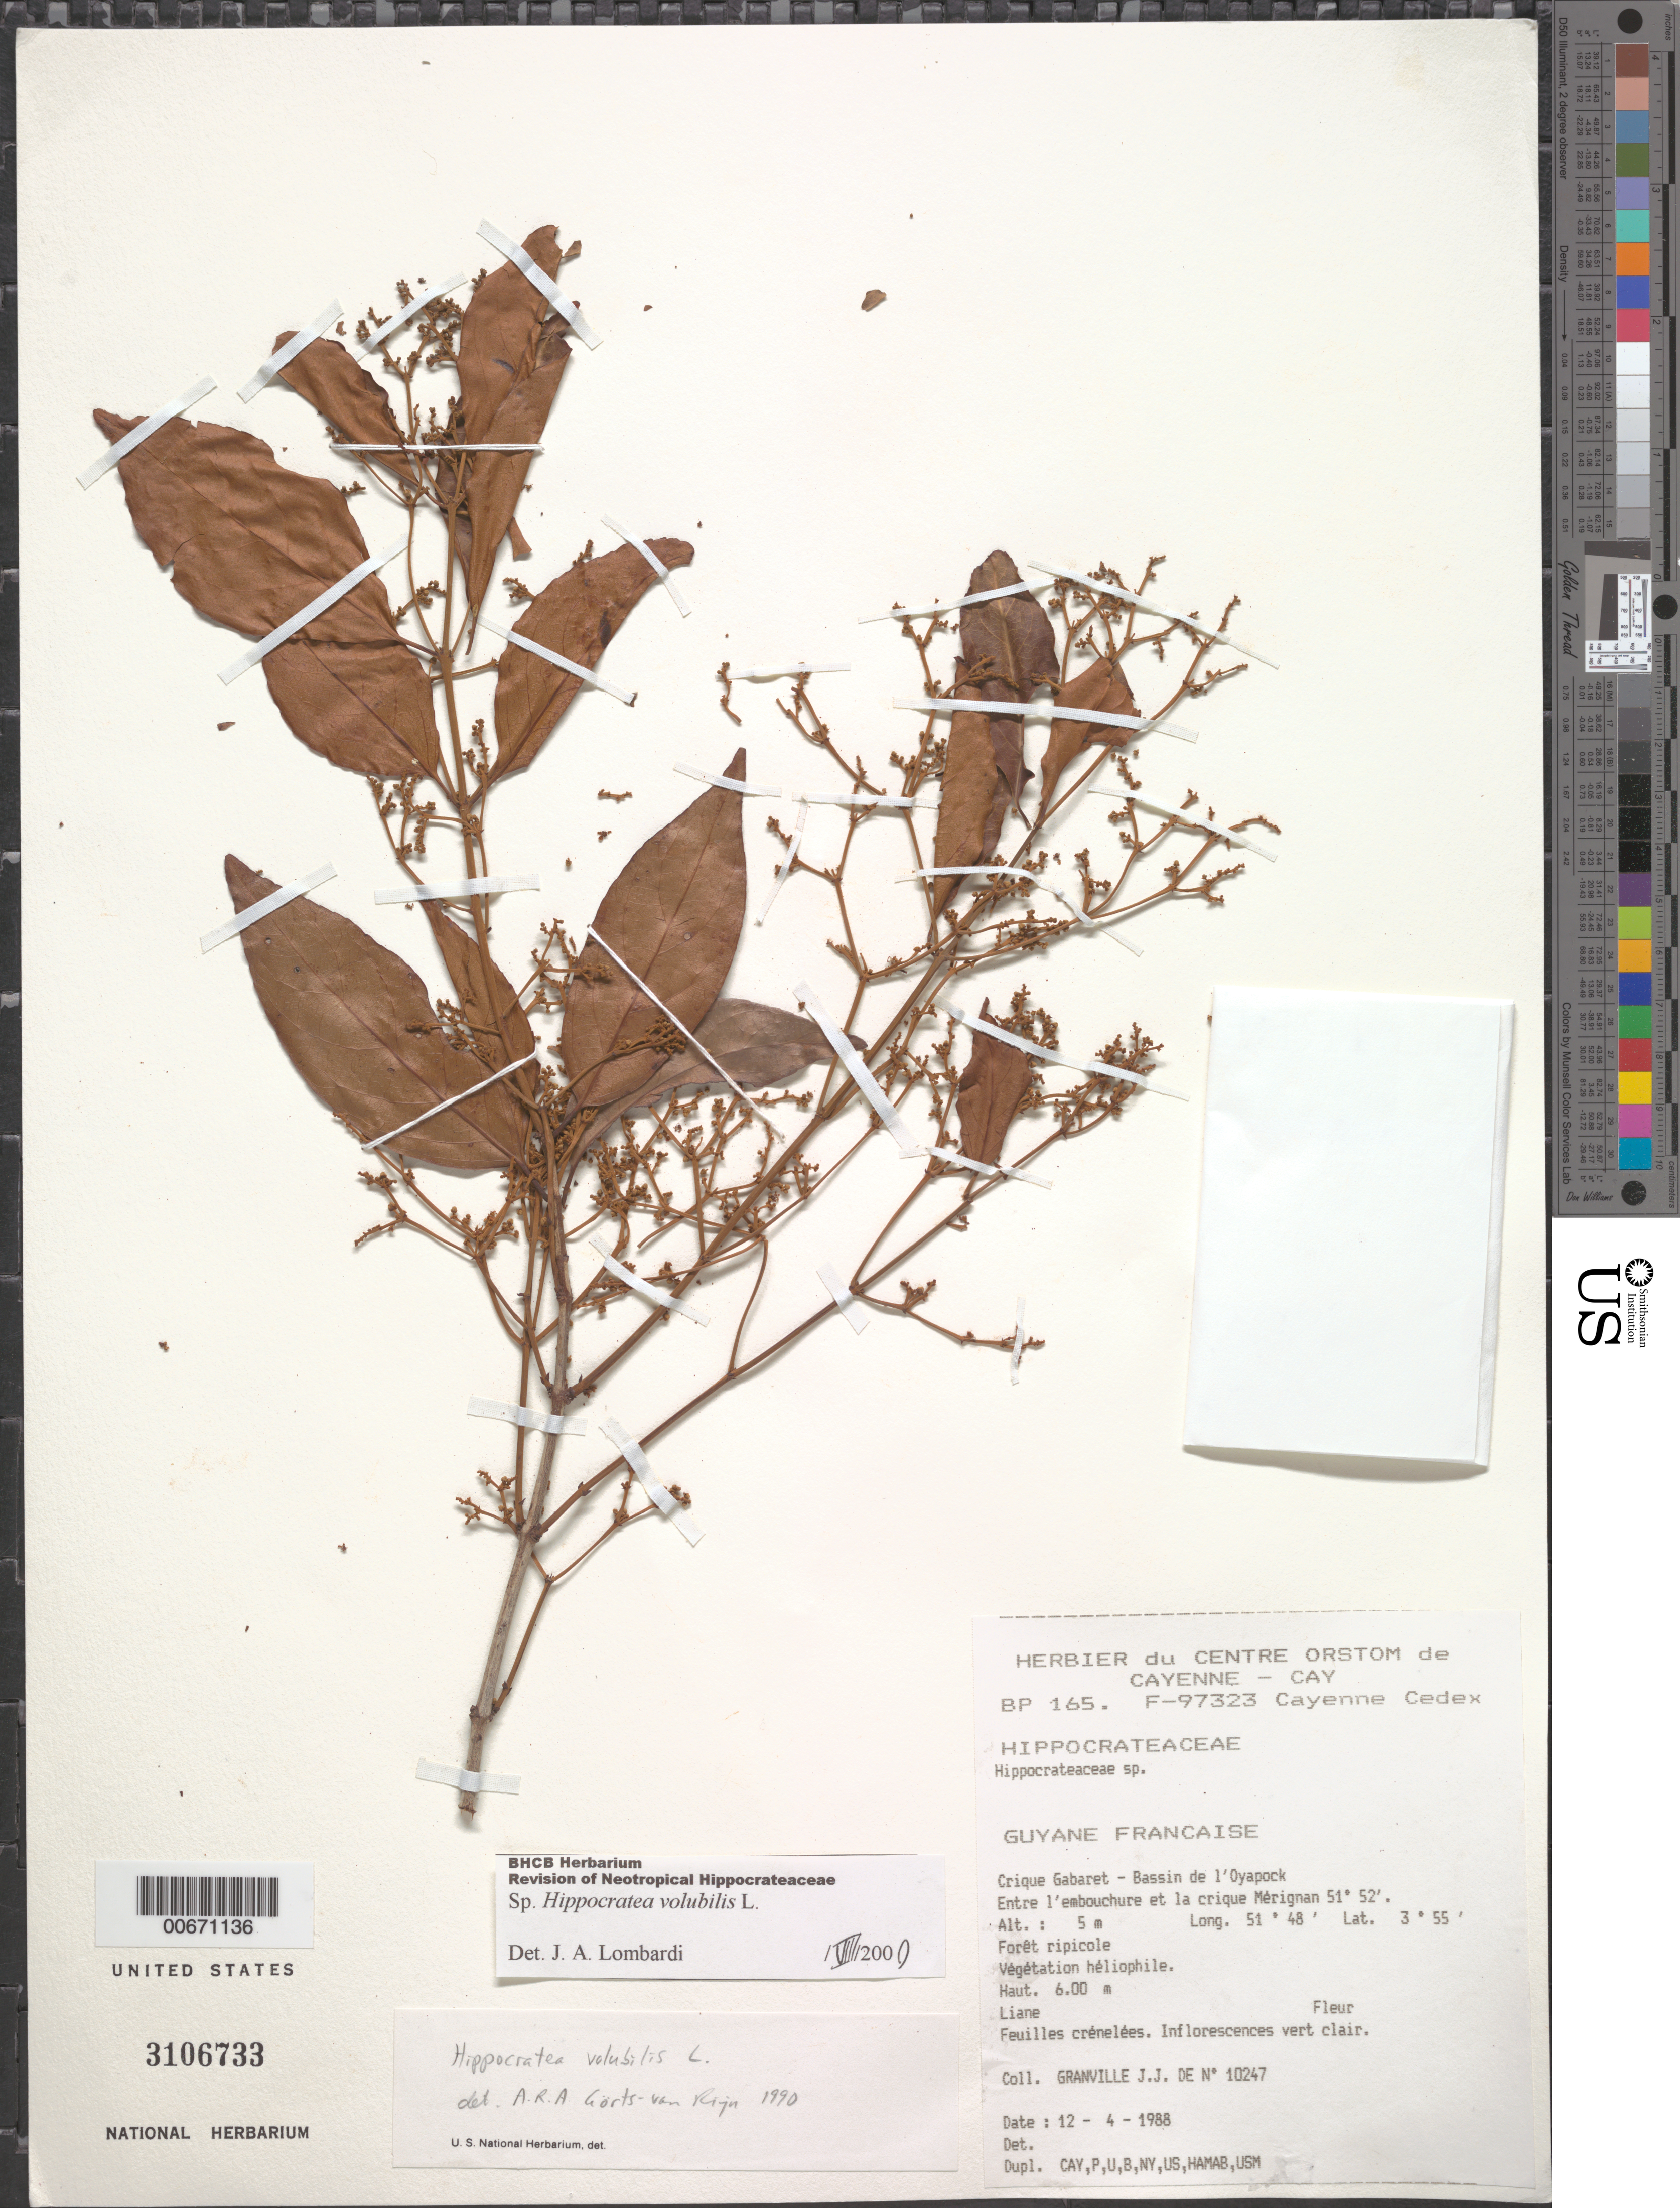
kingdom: Plantae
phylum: Tracheophyta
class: Magnoliopsida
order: Celastrales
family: Celastraceae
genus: Hippocratea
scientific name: Hippocratea volubilis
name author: L.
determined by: Lombardi, Julio A.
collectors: J.-J. de Granville et al.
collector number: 10247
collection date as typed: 12-Apr-88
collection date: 1988-04-12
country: French Guiana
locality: Crique Gabaret, Bassin de l'Oyapock, entre l'embouchure et la crique Mérignan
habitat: Riparian forest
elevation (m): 5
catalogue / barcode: US 3106733